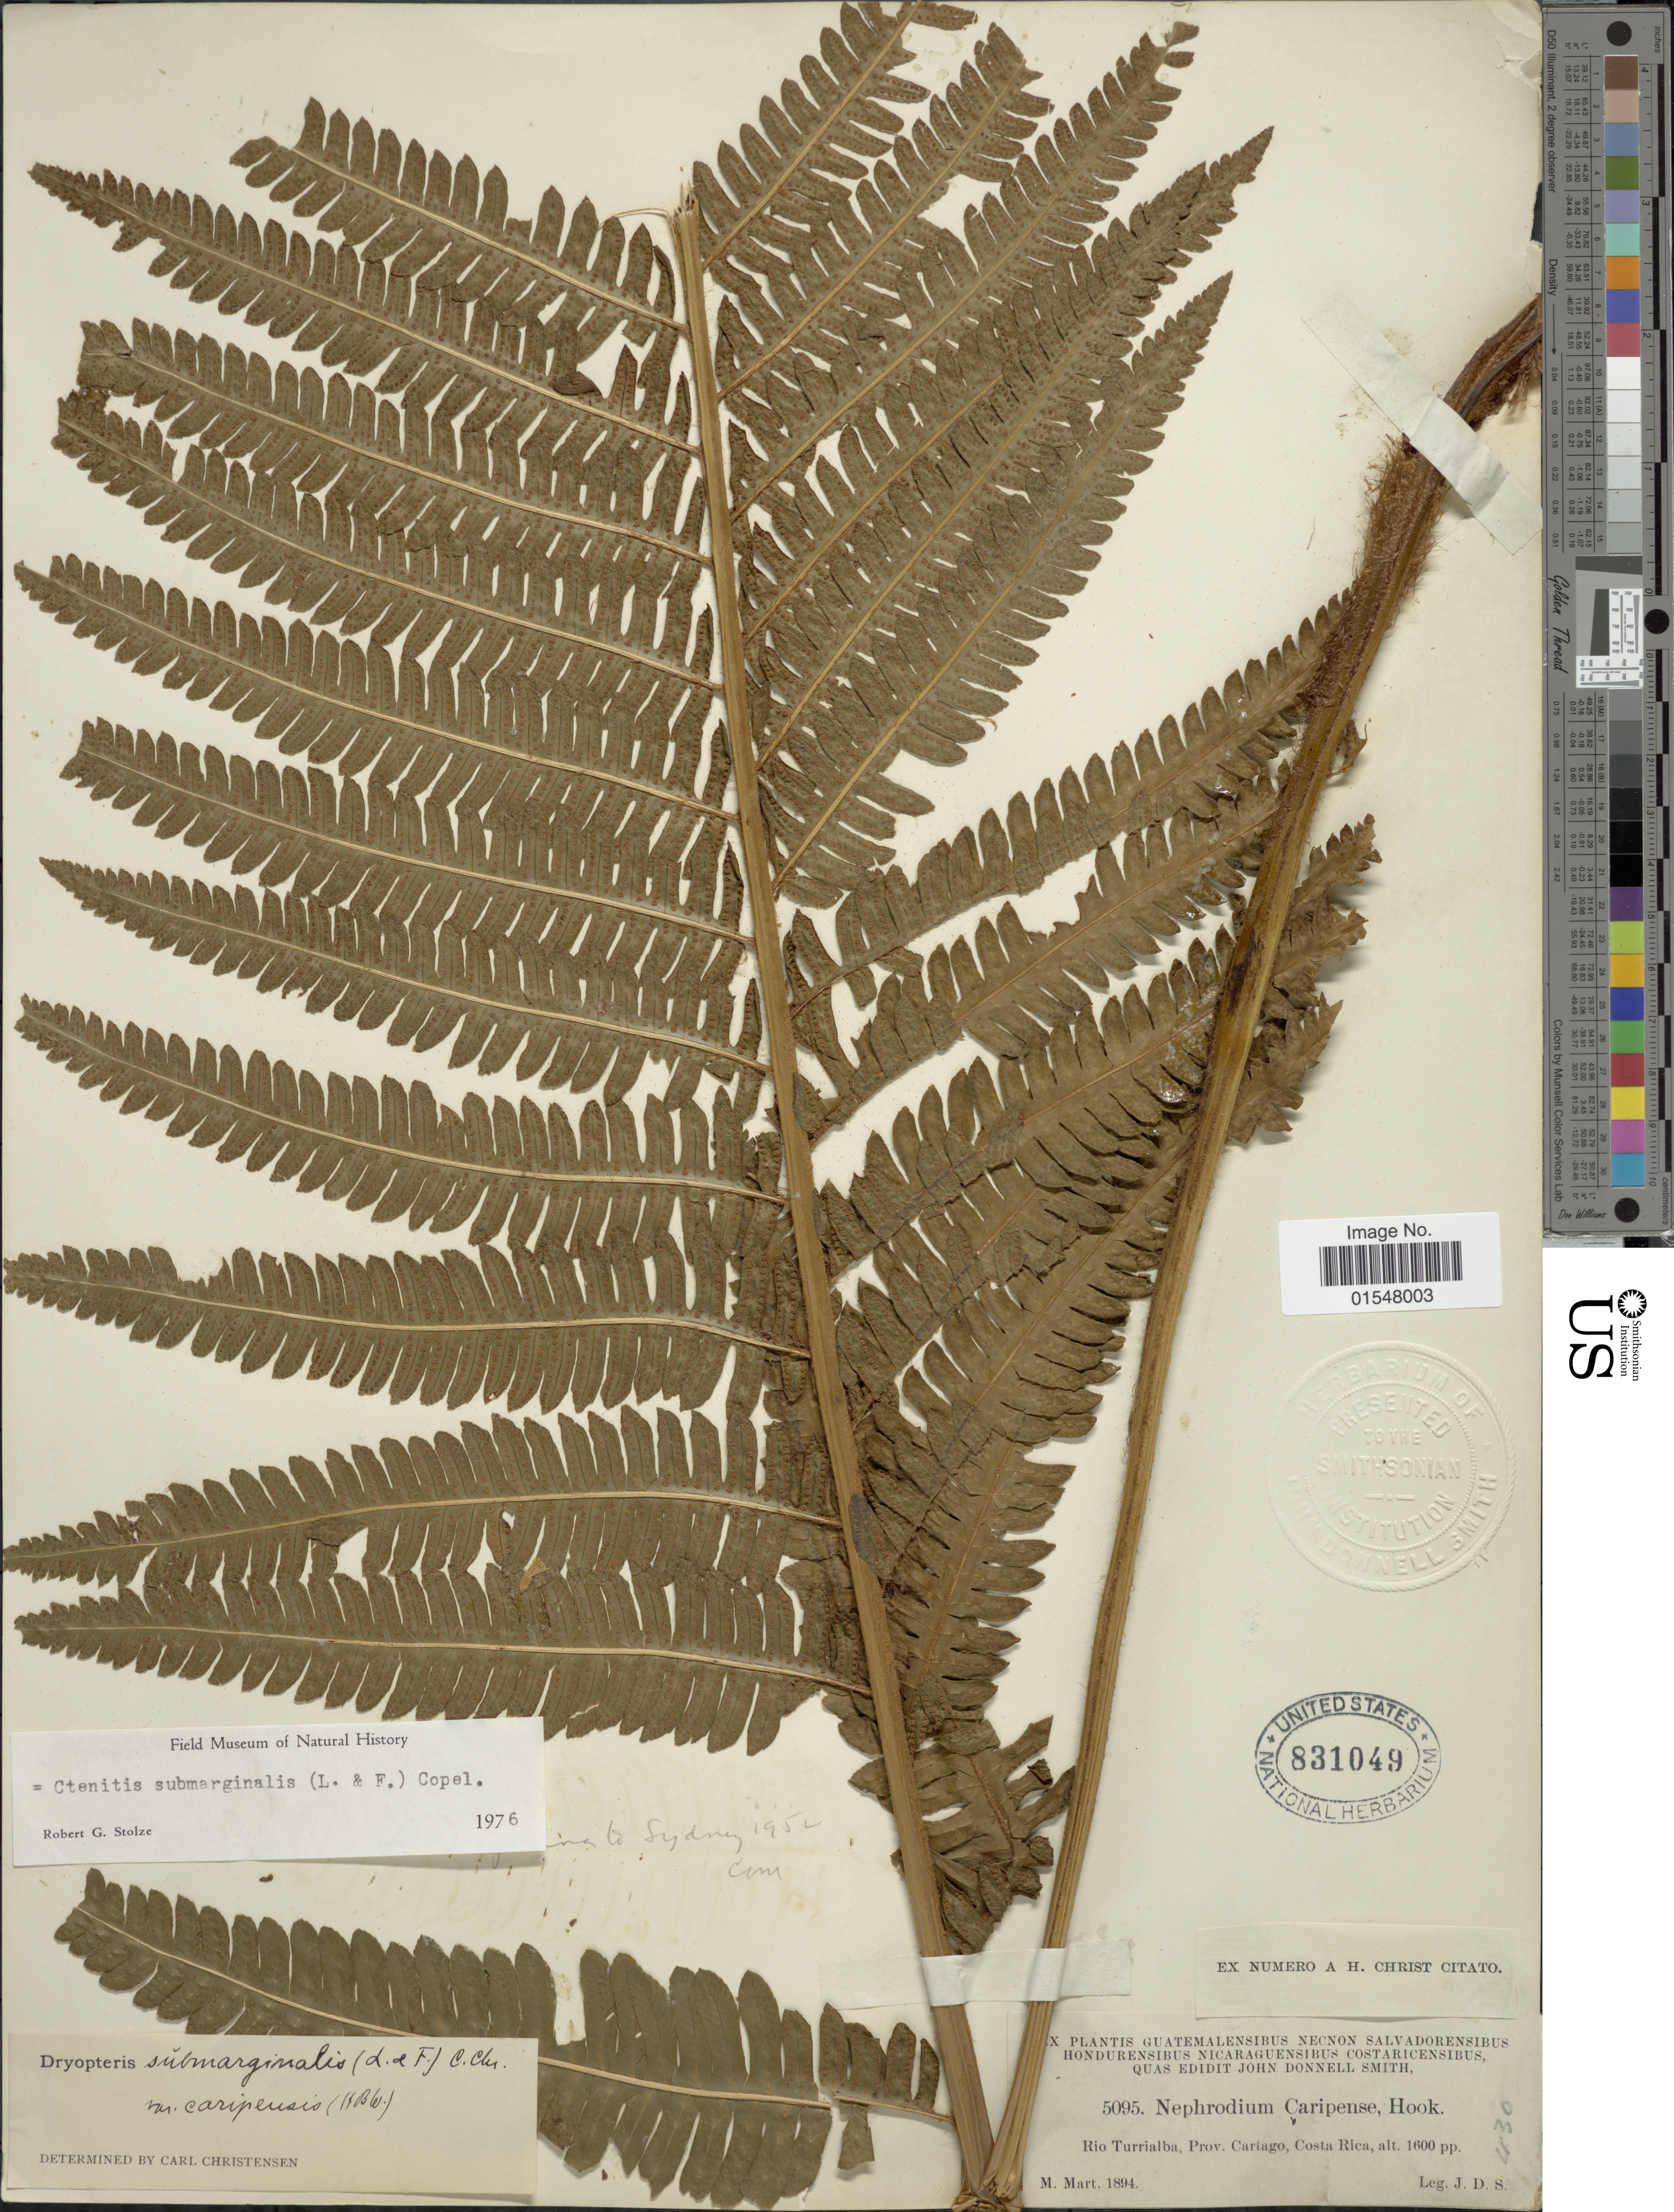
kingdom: Plantae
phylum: Tracheophyta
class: Polypodiopsida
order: Polypodiales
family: Dryopteridaceae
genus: Ctenitis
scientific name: Ctenitis submarginalis f. caripensis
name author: (Humb. & Bonpl. ex Willd.) Lellinger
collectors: J. Donnell Smith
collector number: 5095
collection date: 1894-03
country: Costa Rica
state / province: Cartago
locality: Rio Turrialba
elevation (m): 488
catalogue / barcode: US 831049